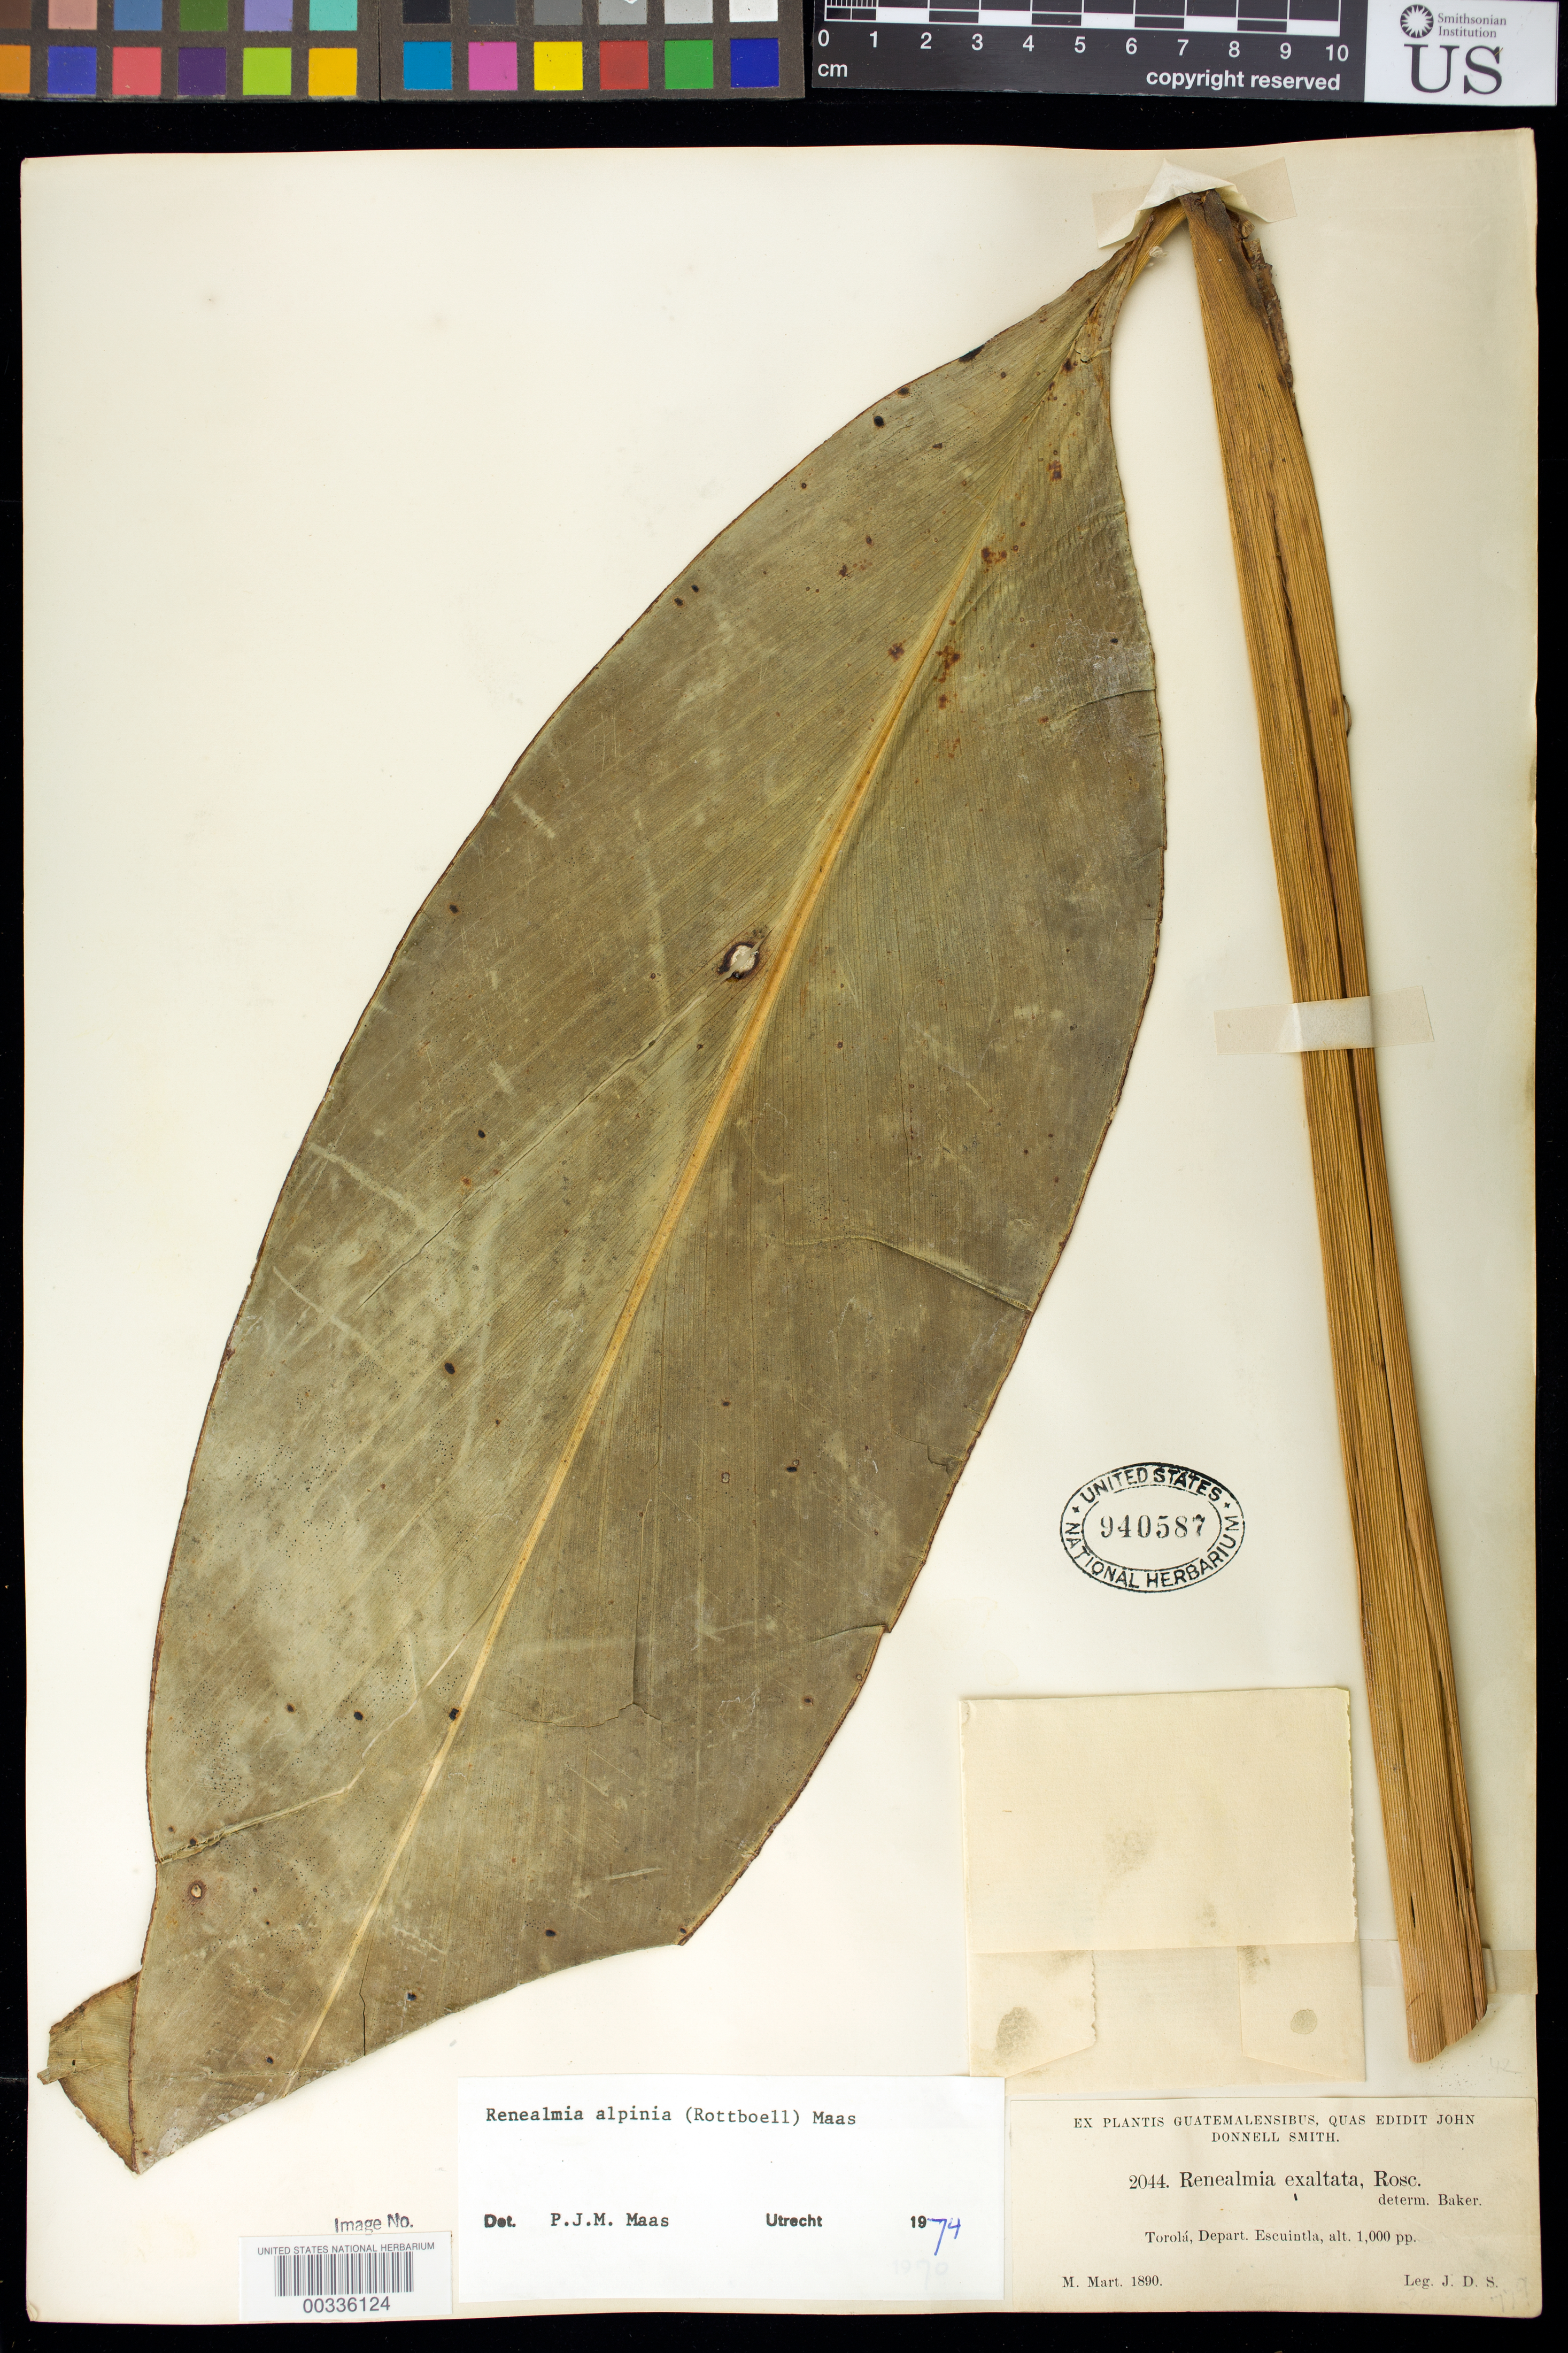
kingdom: Plantae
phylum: Tracheophyta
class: Liliopsida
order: Zingiberales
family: Zingiberaceae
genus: Renealmia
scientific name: Renealmia alpinia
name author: (Rottb.) Maas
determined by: Maas, Paul J. M.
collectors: J. Donnell Smith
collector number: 2044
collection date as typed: Mar 1890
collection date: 1890-03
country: Guatemala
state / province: Escuintla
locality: Torola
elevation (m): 305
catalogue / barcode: US 940587